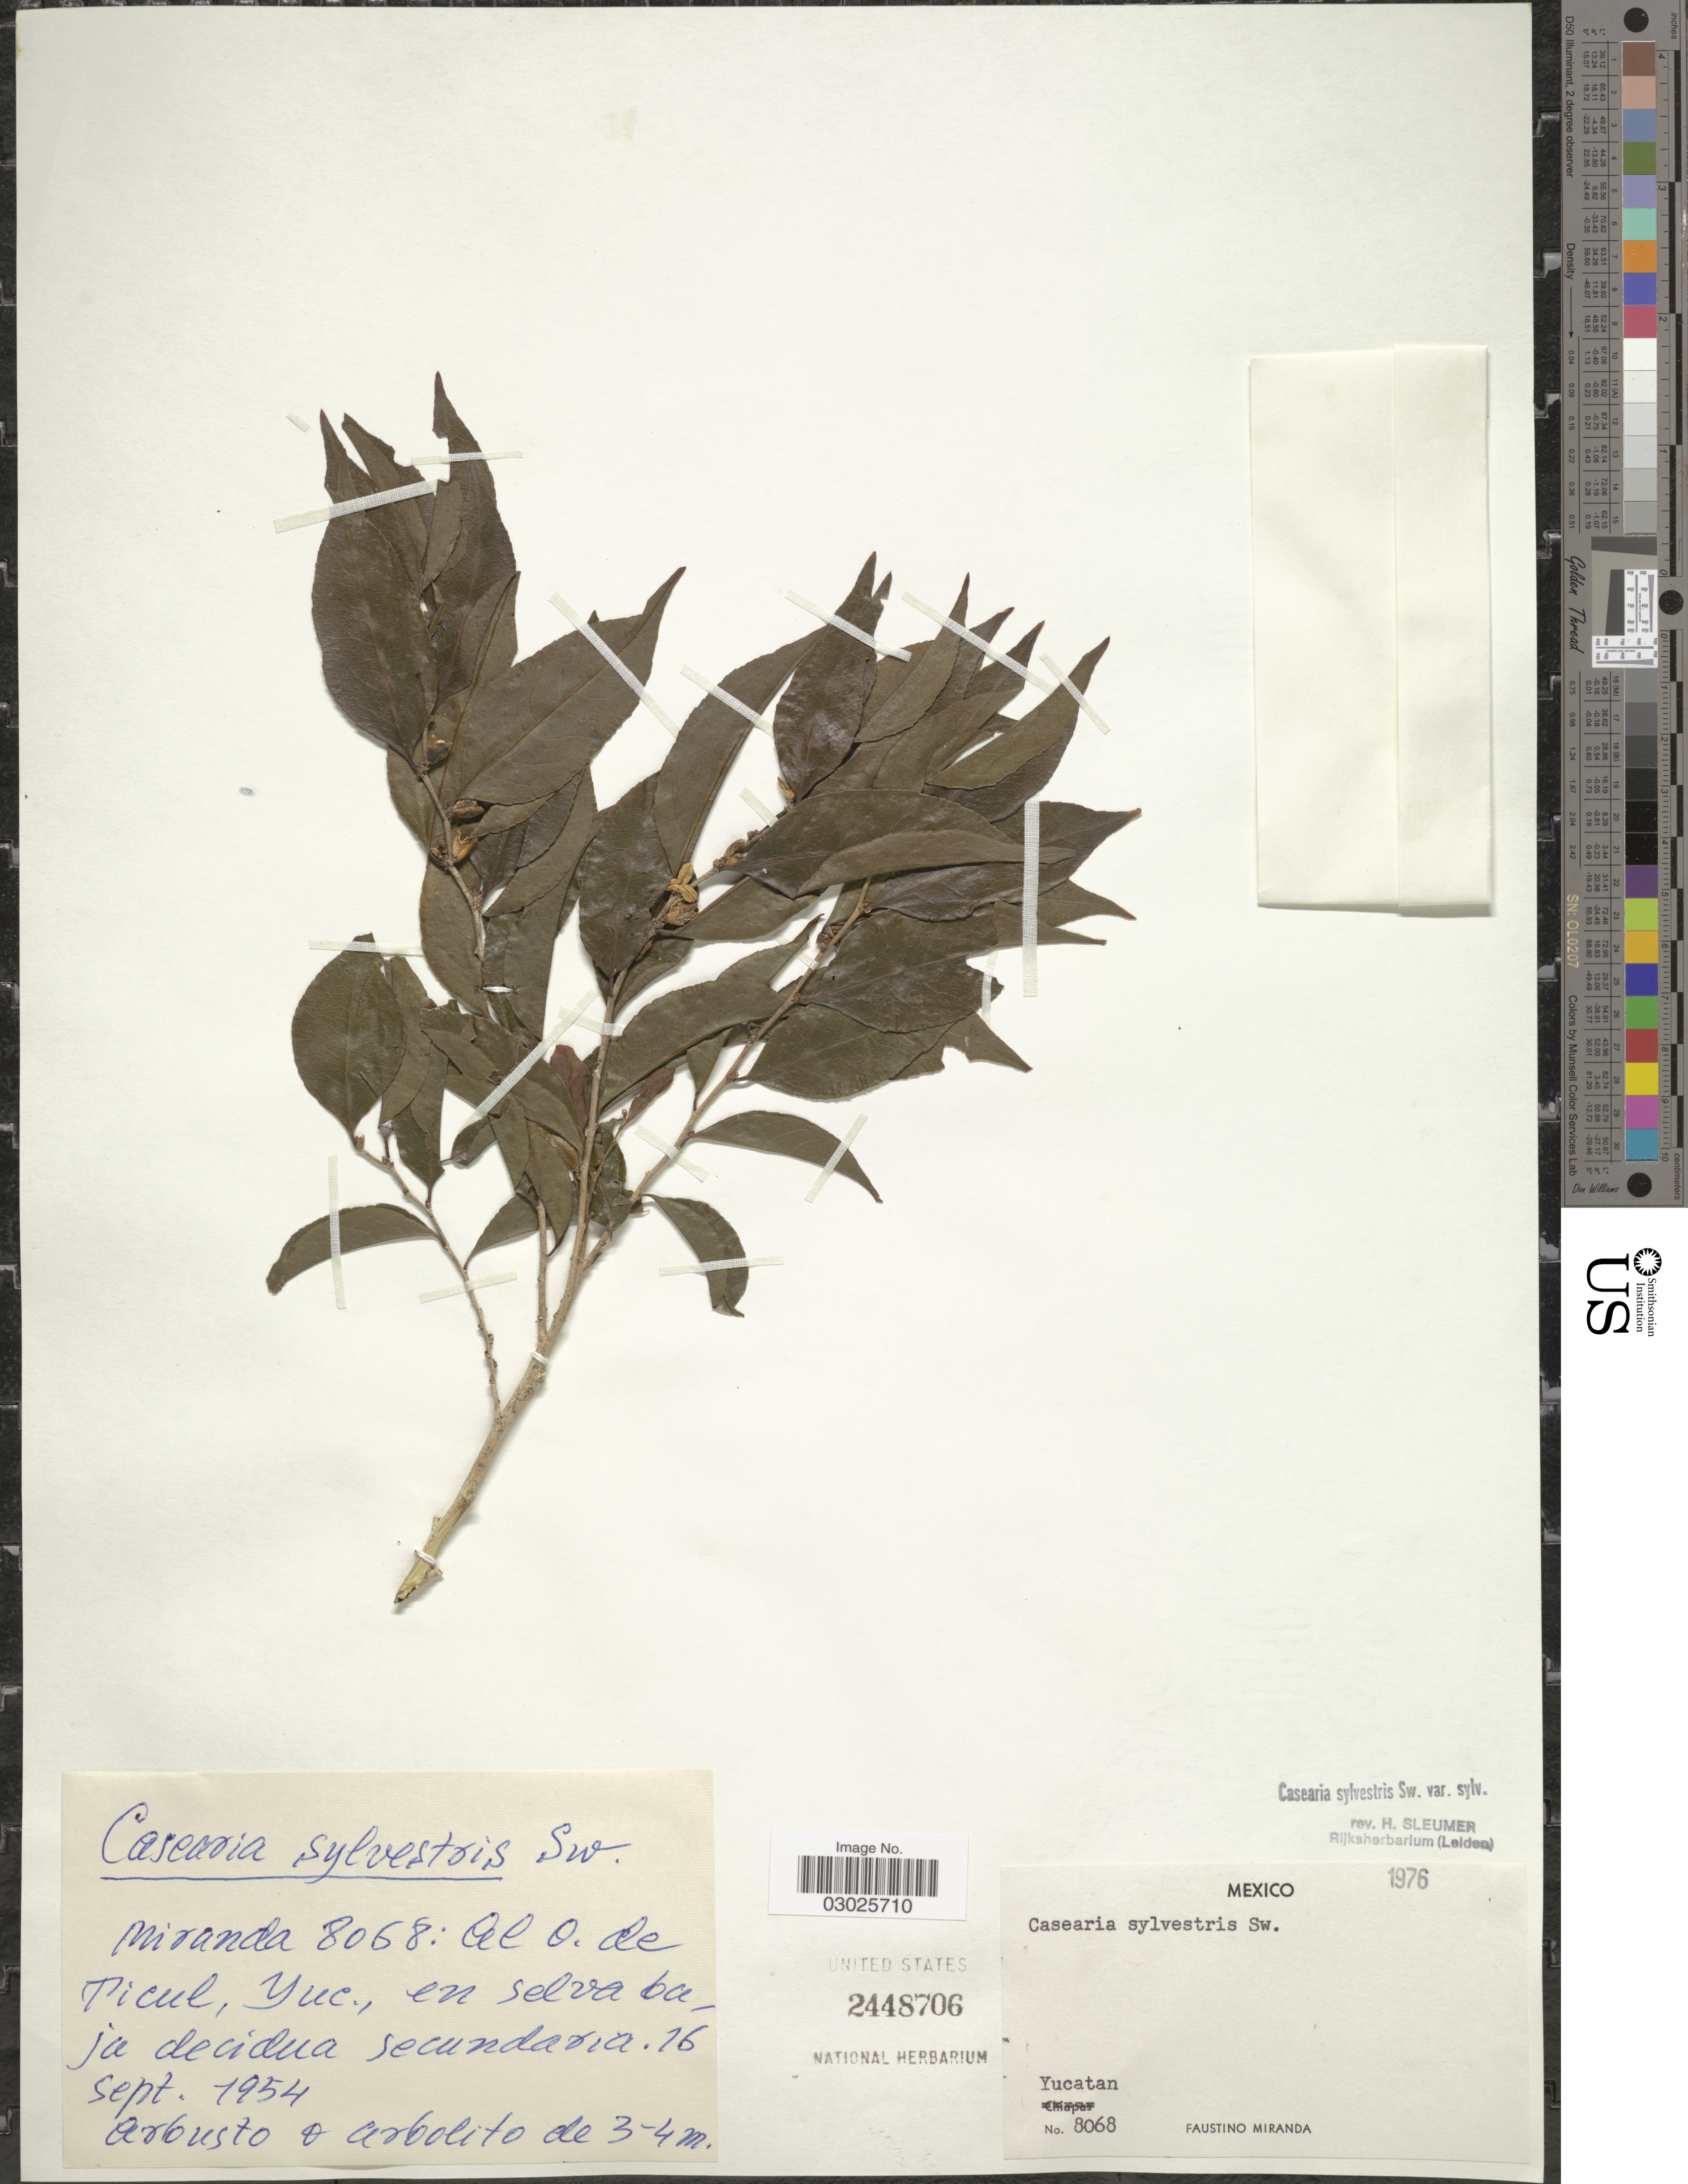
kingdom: Plantae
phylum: Tracheophyta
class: Magnoliopsida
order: Malpighiales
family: Salicaceae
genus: Casearia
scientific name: Casearia sylvestris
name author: Sw.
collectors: F. Miranda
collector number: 8068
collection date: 1954-09-16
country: Mexico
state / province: Yucatán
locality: Al O. de Ticul.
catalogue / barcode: US 2448706